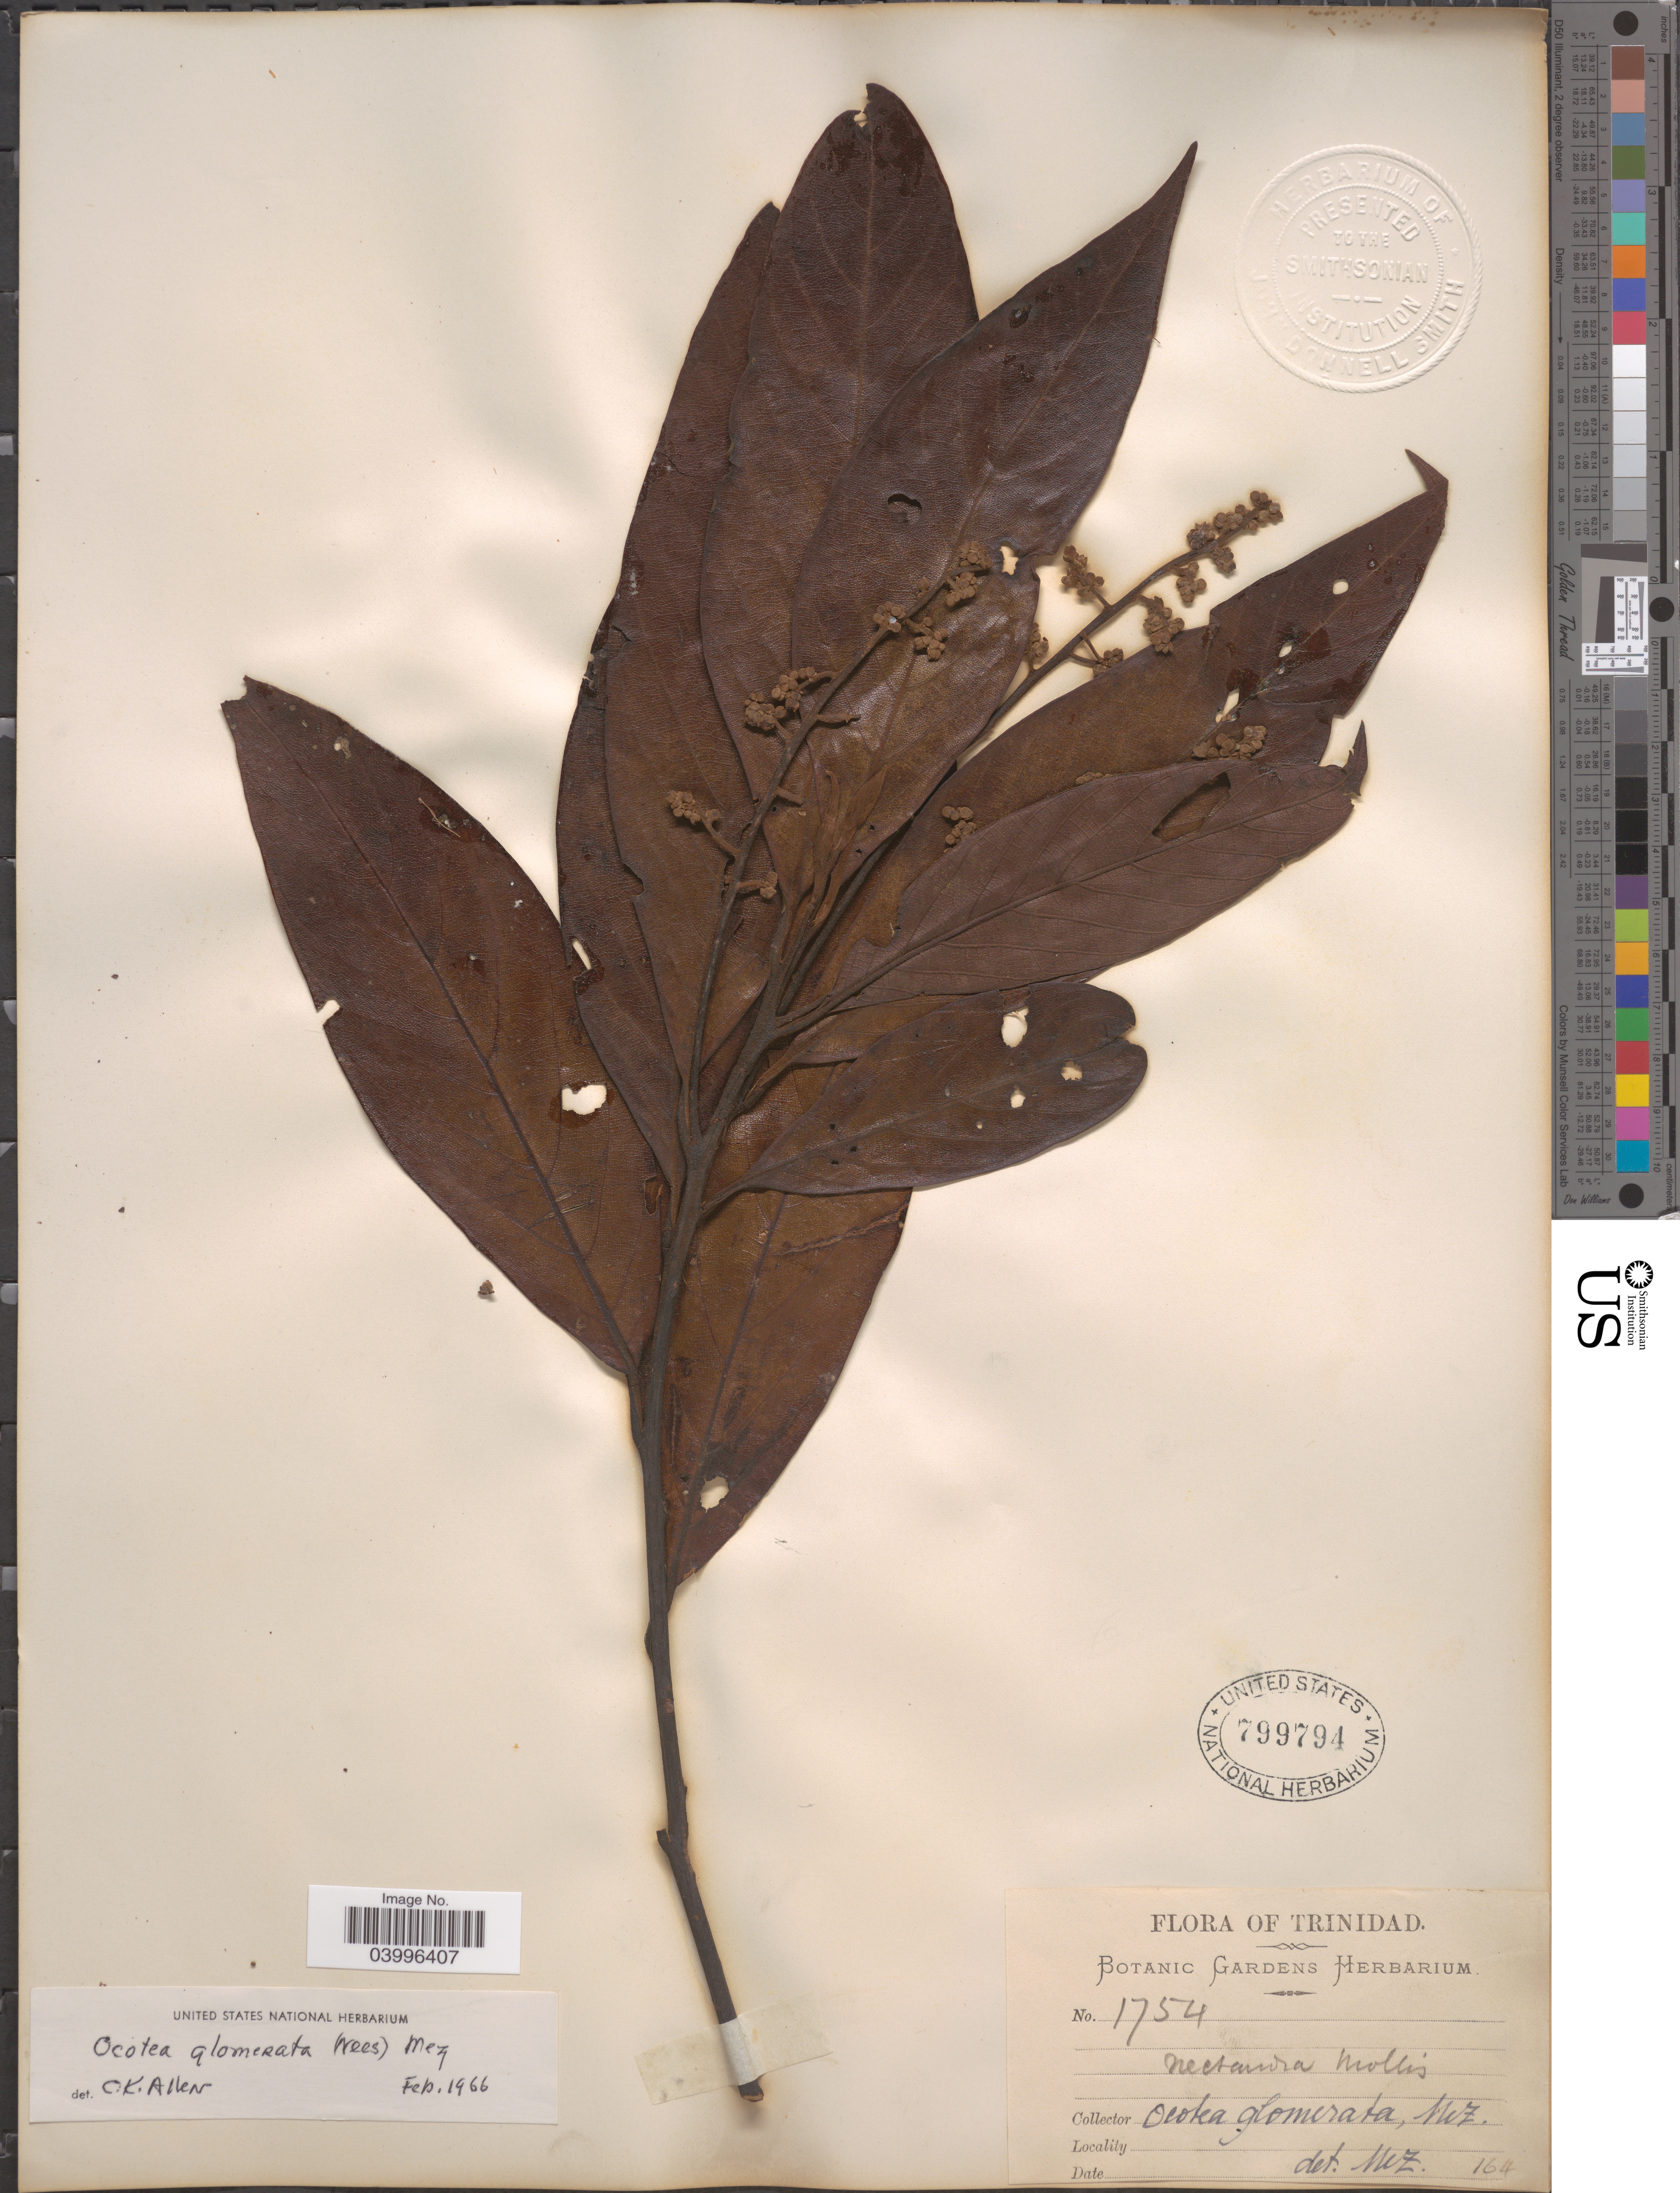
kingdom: Plantae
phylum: Tracheophyta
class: Magnoliopsida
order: Laurales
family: Lauraceae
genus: Ocotea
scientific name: Ocotea glomerata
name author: (Nees) Mez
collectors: ex herb. Botanic Gardens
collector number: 1754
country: Trinidad and Tobago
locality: Trinidad.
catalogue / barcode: US 799794